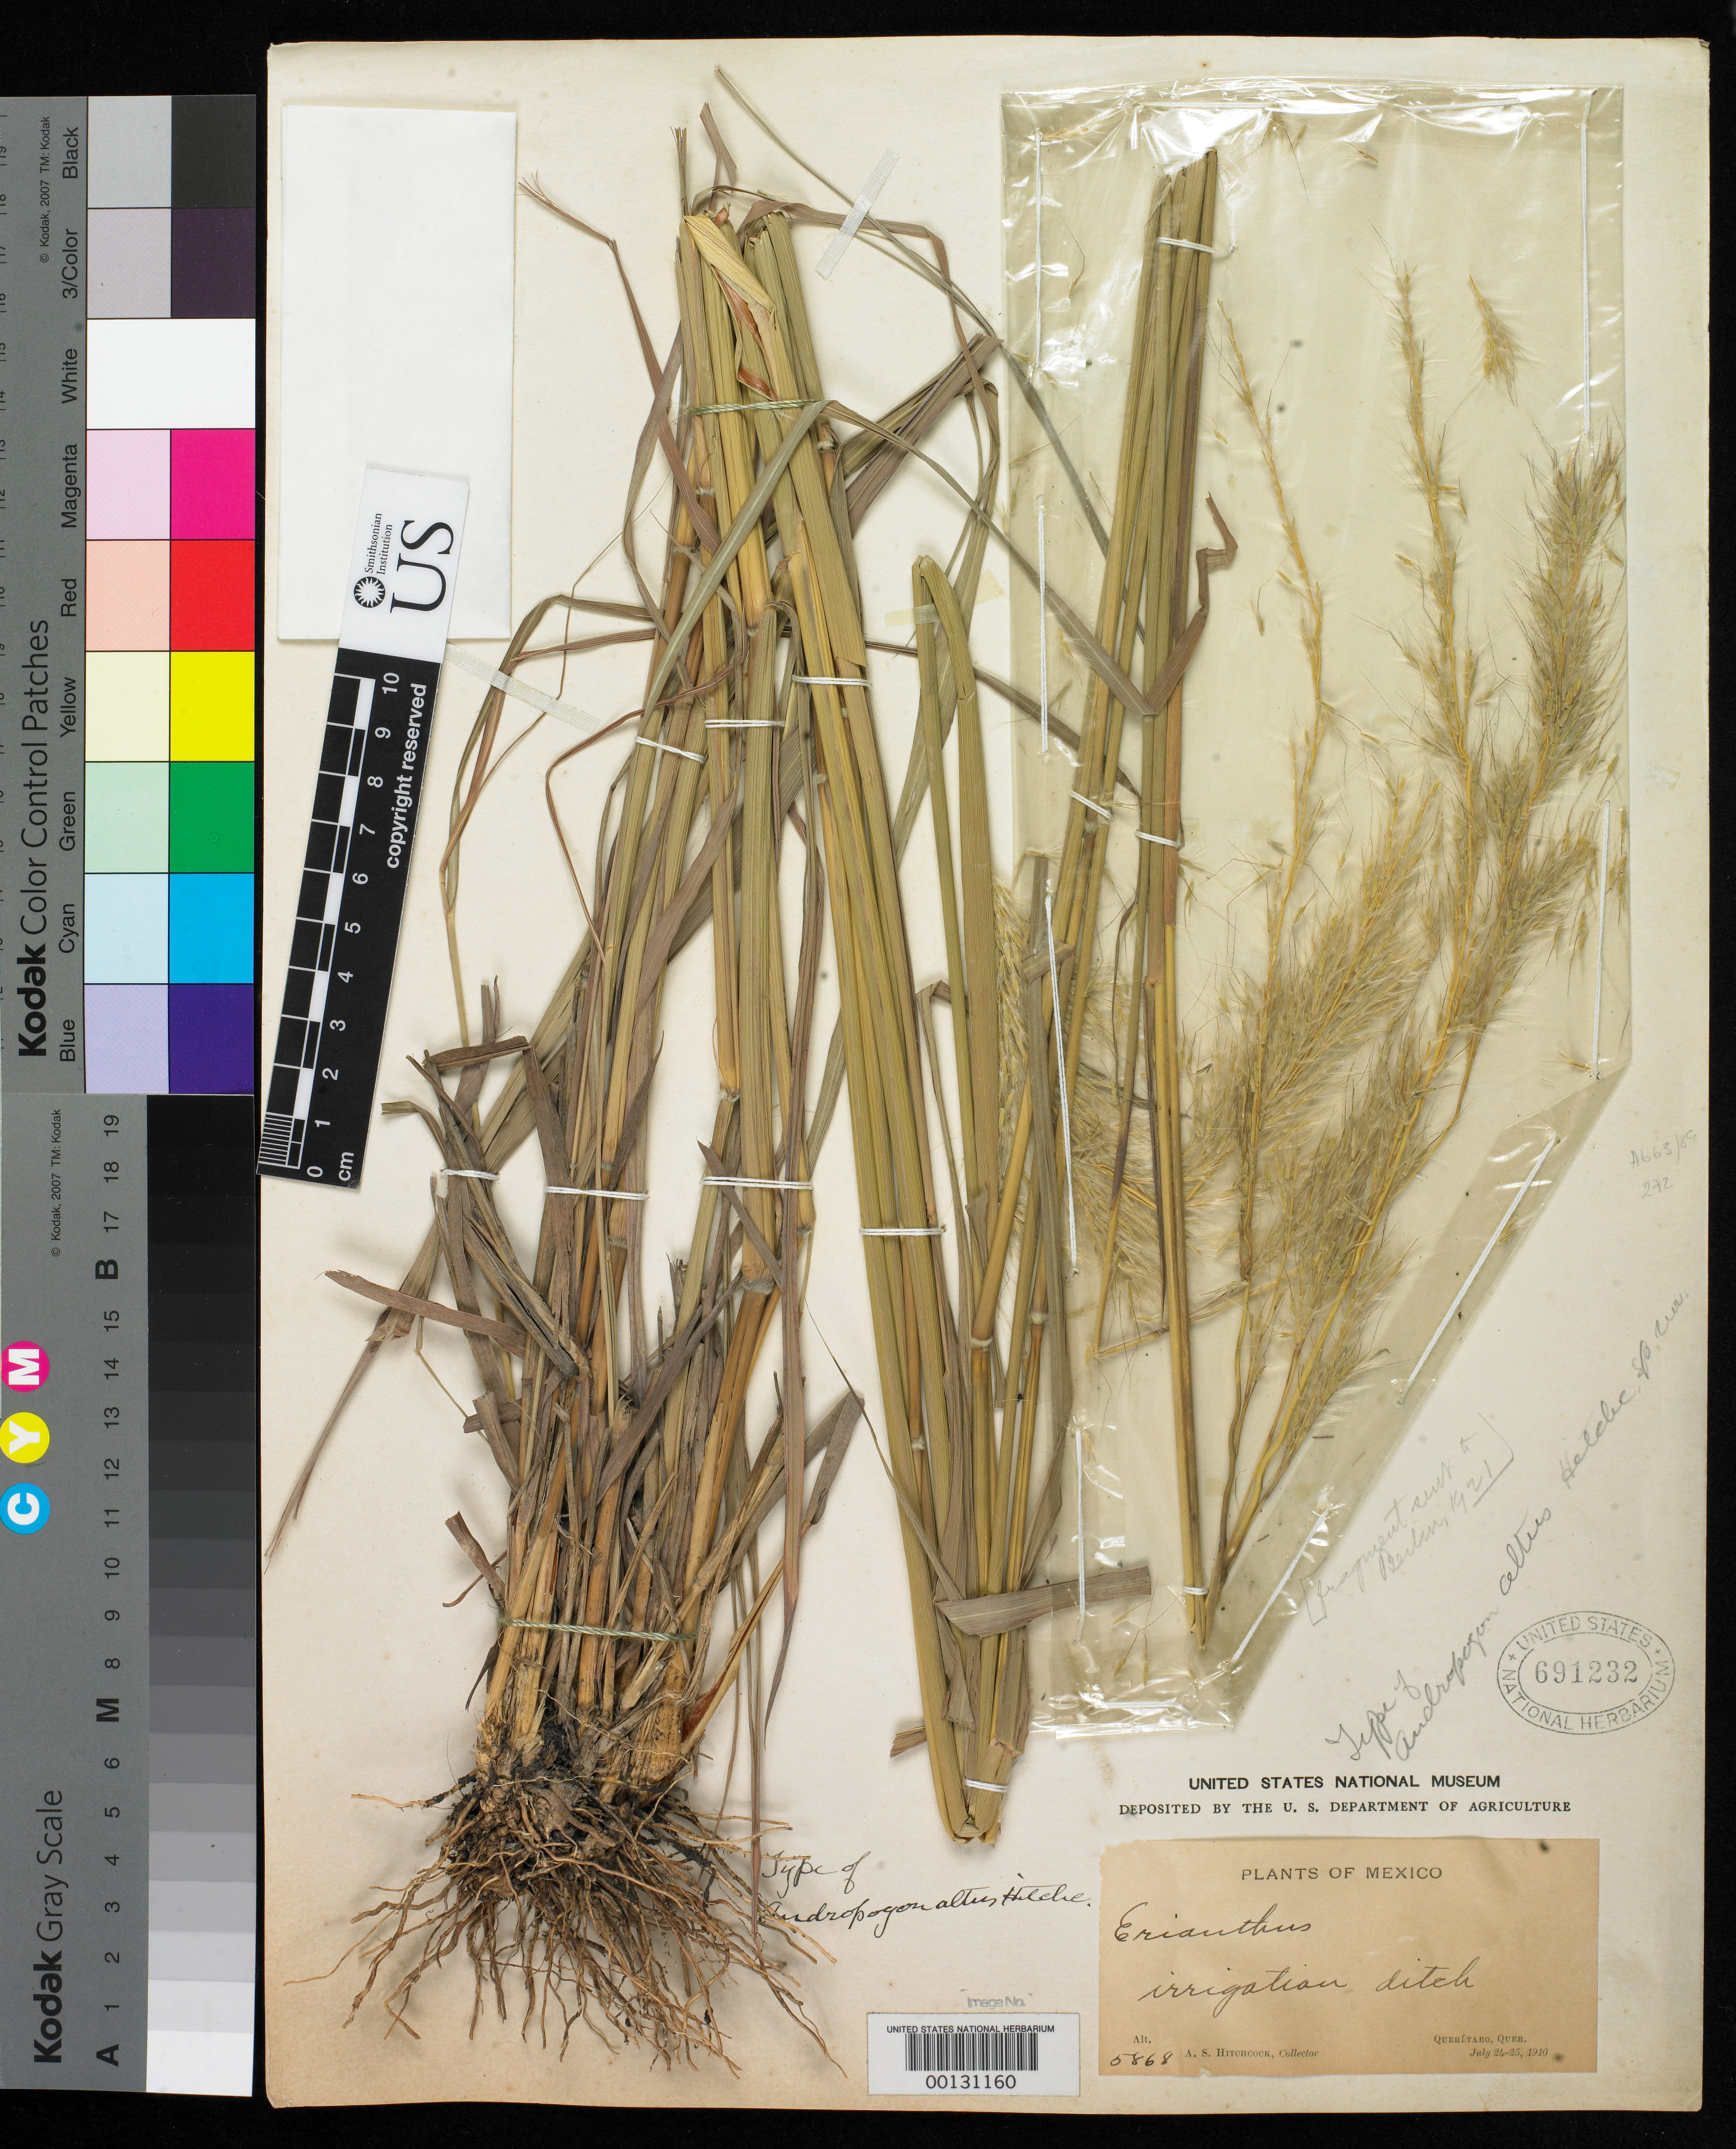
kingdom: Plantae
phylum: Tracheophyta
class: Liliopsida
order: Poales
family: Poaceae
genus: Andropogon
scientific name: Andropogon altus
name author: Hitchc.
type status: Holotype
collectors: A. S. Hitchcock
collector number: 5868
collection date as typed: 24 Jul 1910 to 25 Jul 1910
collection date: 1910-07-24/1910-07-25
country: Mexico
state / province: Querétaro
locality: Querétaro.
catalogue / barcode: US 691232